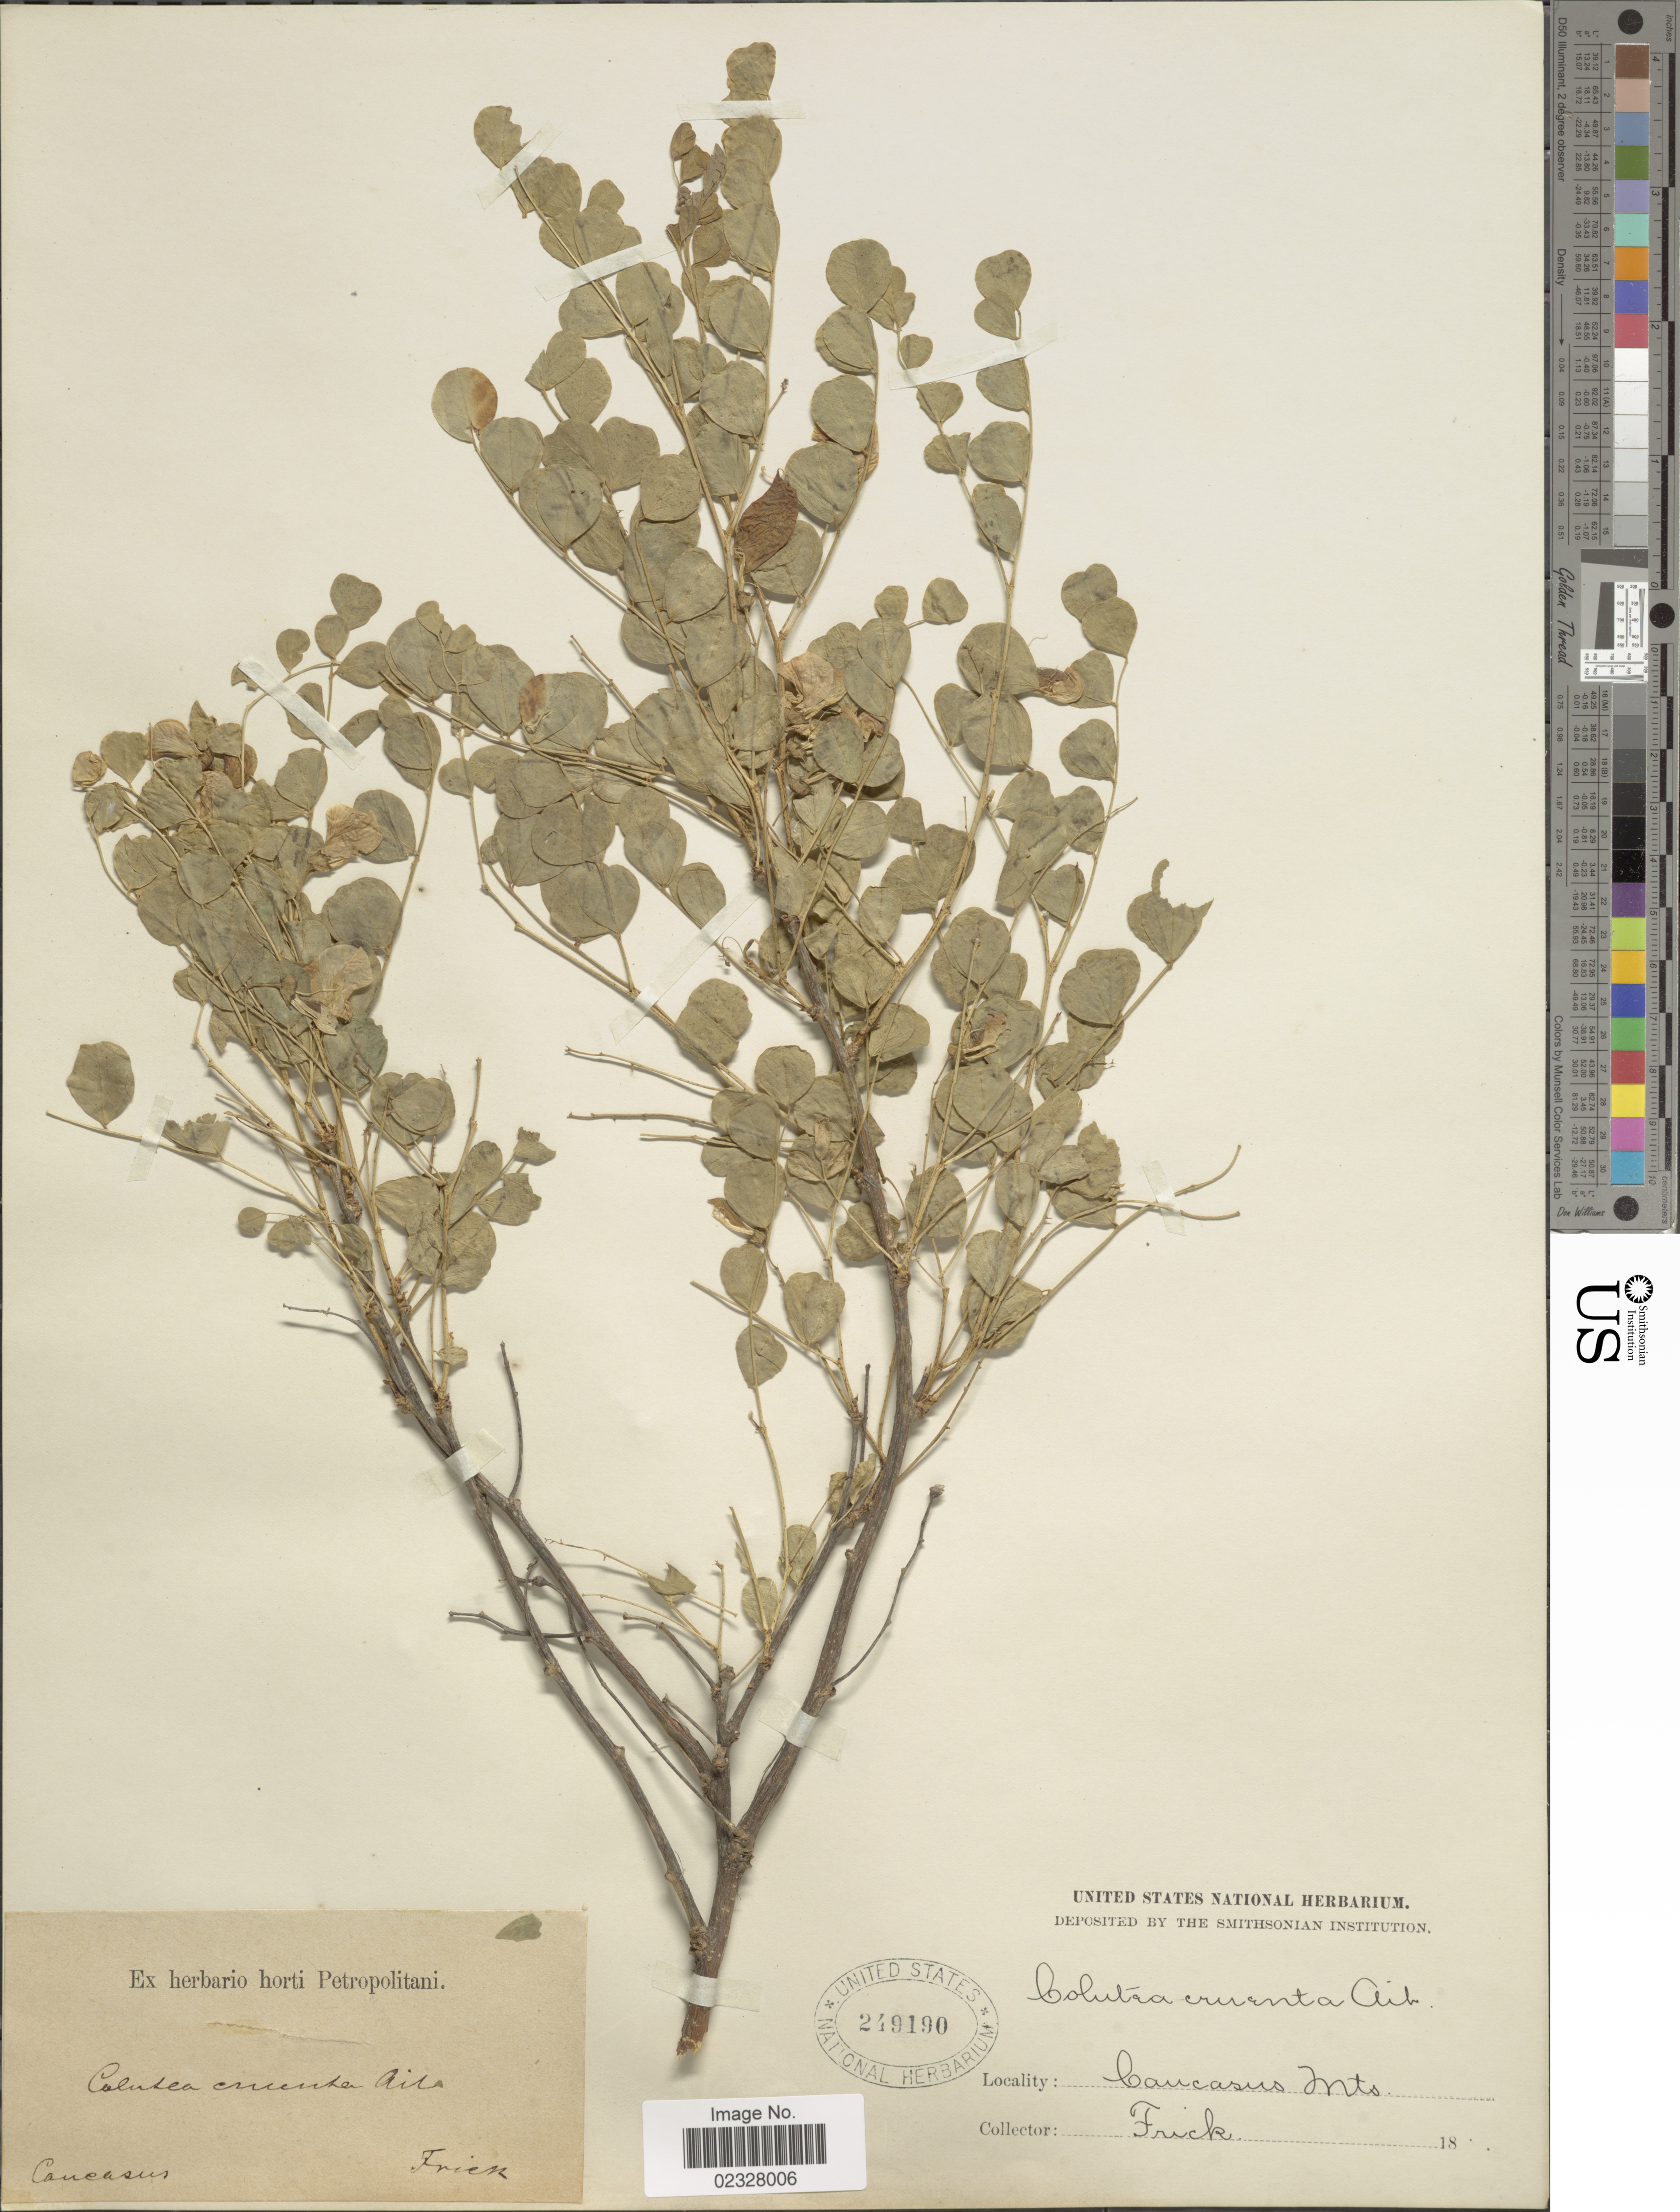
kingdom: Plantae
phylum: Tracheophyta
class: Magnoliopsida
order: Fabales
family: Fabaceae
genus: Colutea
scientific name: Colutea orientalis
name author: Mill.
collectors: Frick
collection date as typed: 18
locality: Caucasus Mts.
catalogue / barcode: US 249190